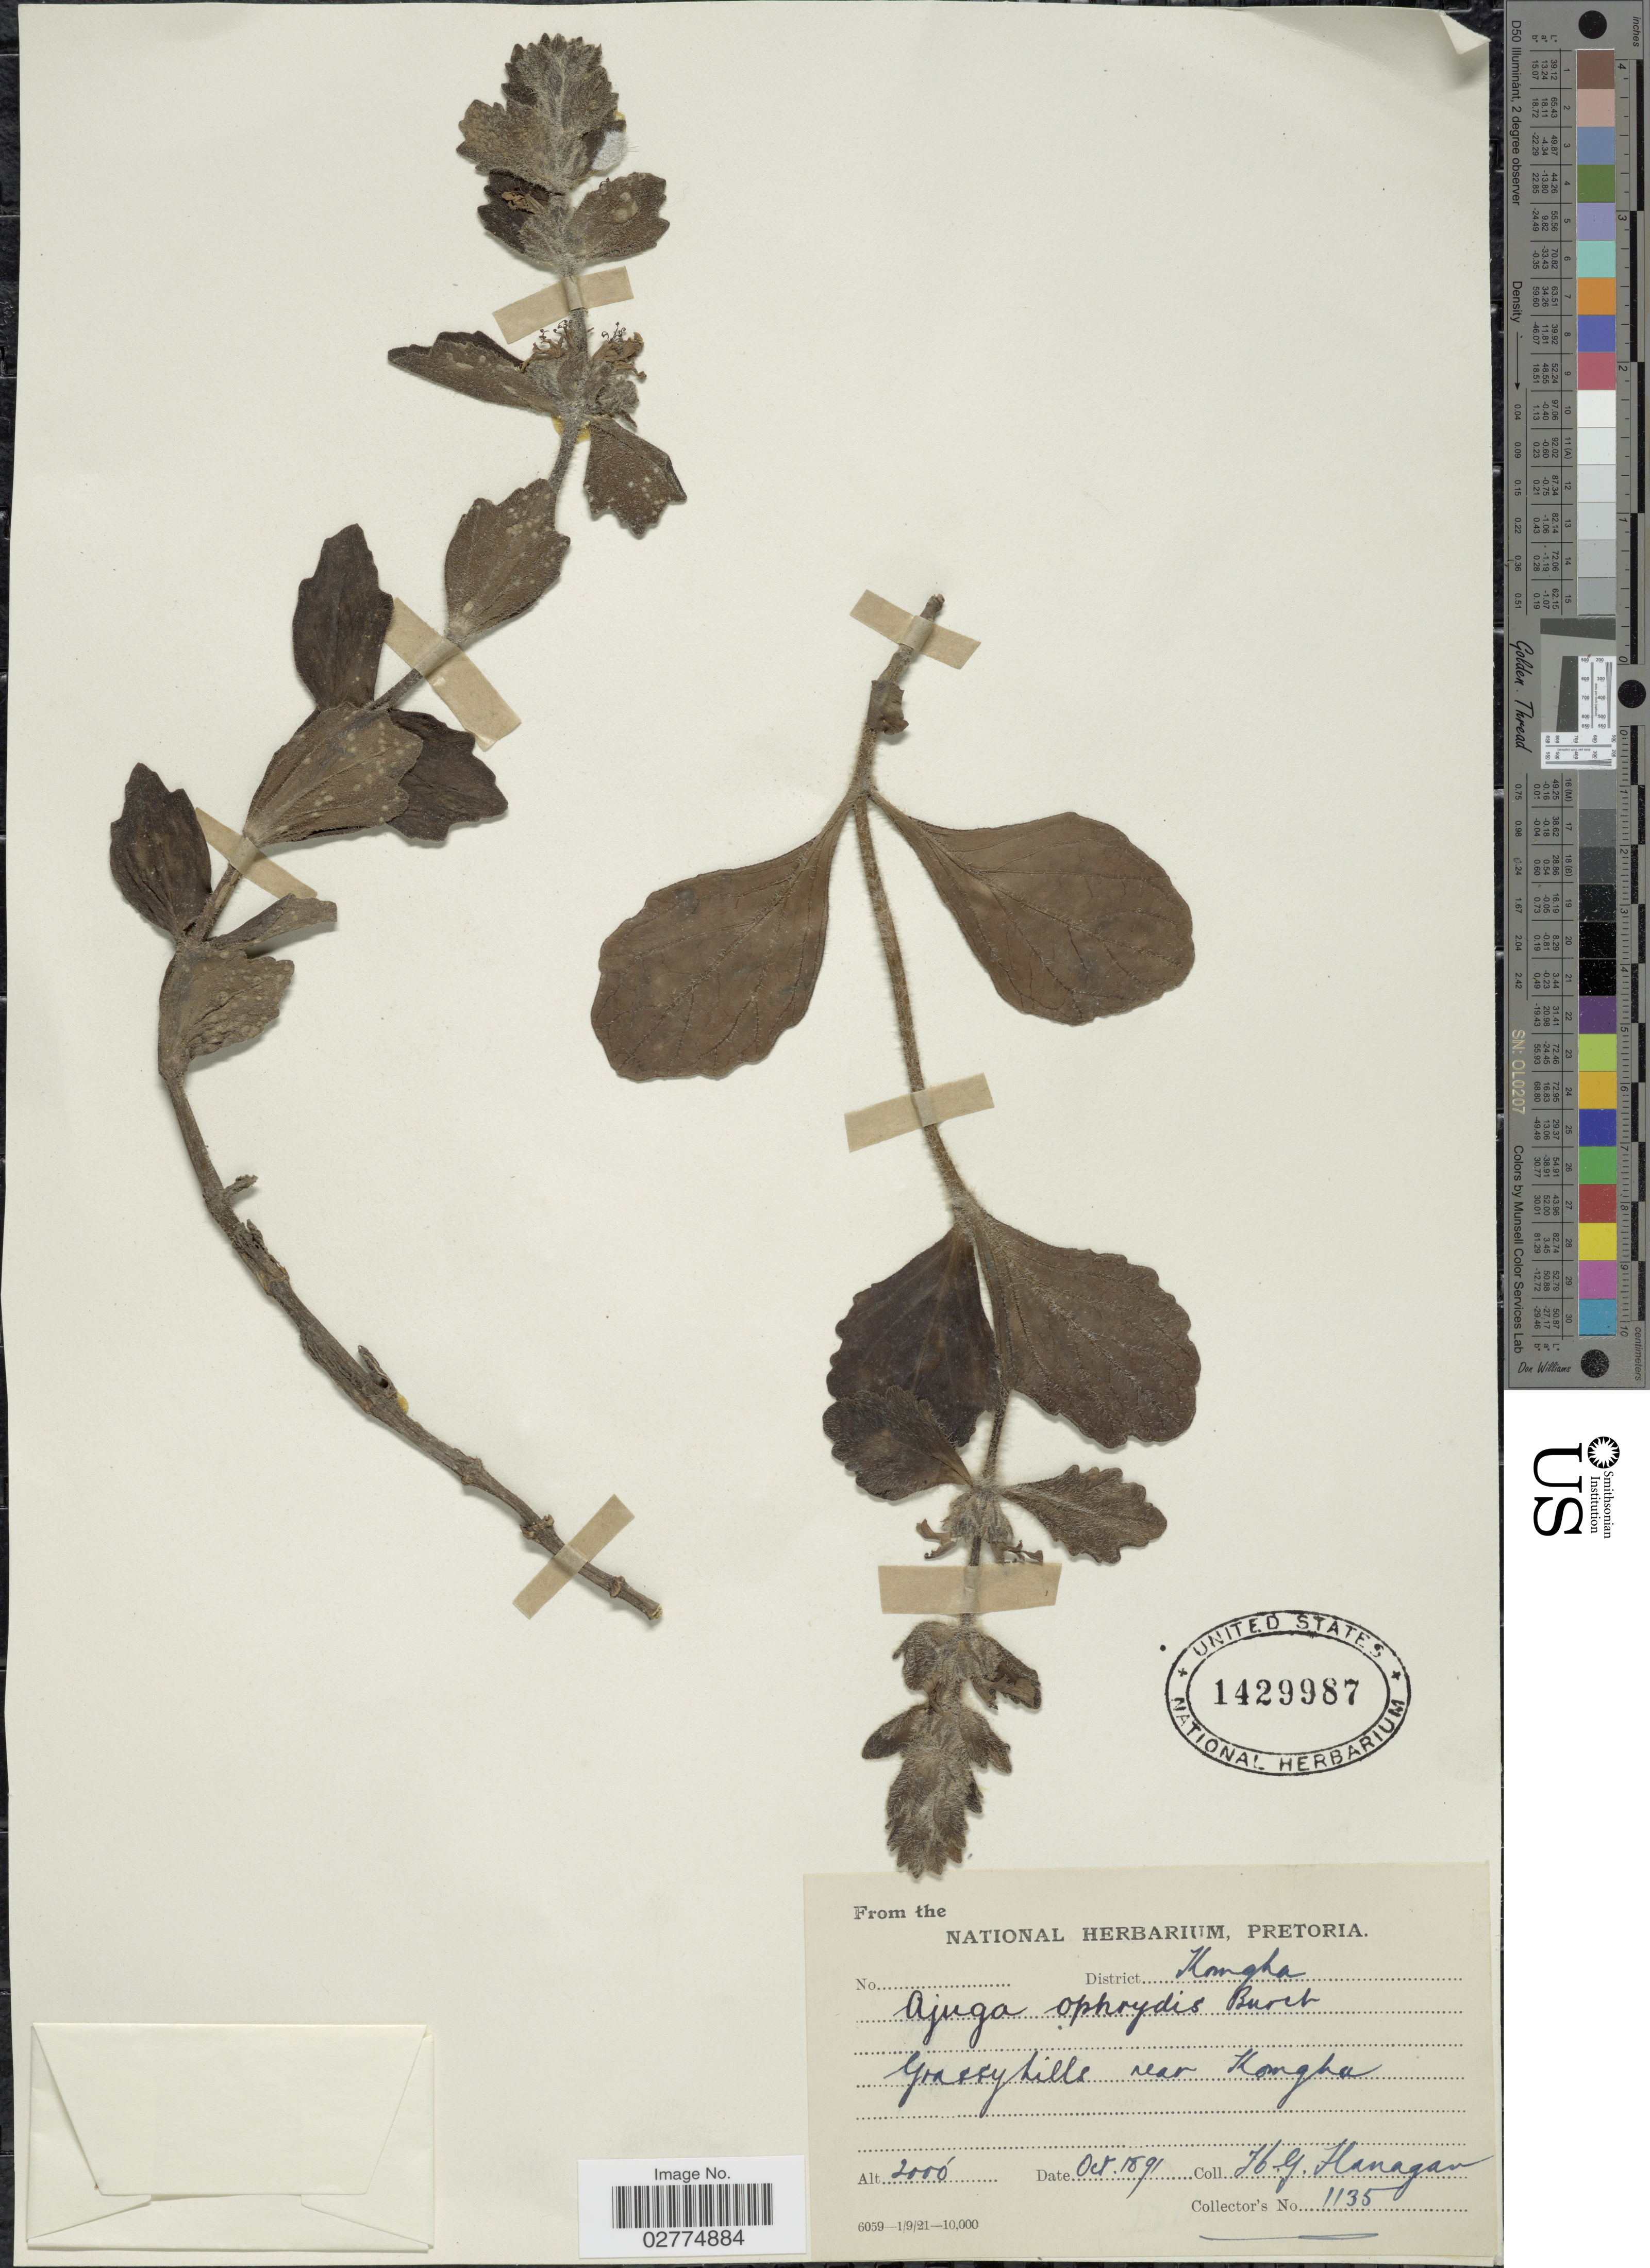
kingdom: Plantae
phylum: Tracheophyta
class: Magnoliopsida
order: Lamiales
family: Lamiaceae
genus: Ajuga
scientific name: Ajuga ophrydis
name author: Burch. ex Benth.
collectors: H. Hanagan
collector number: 1135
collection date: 1891-10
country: South Africa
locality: District Komgha, Grassyville near Komgha.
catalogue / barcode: US 1429987